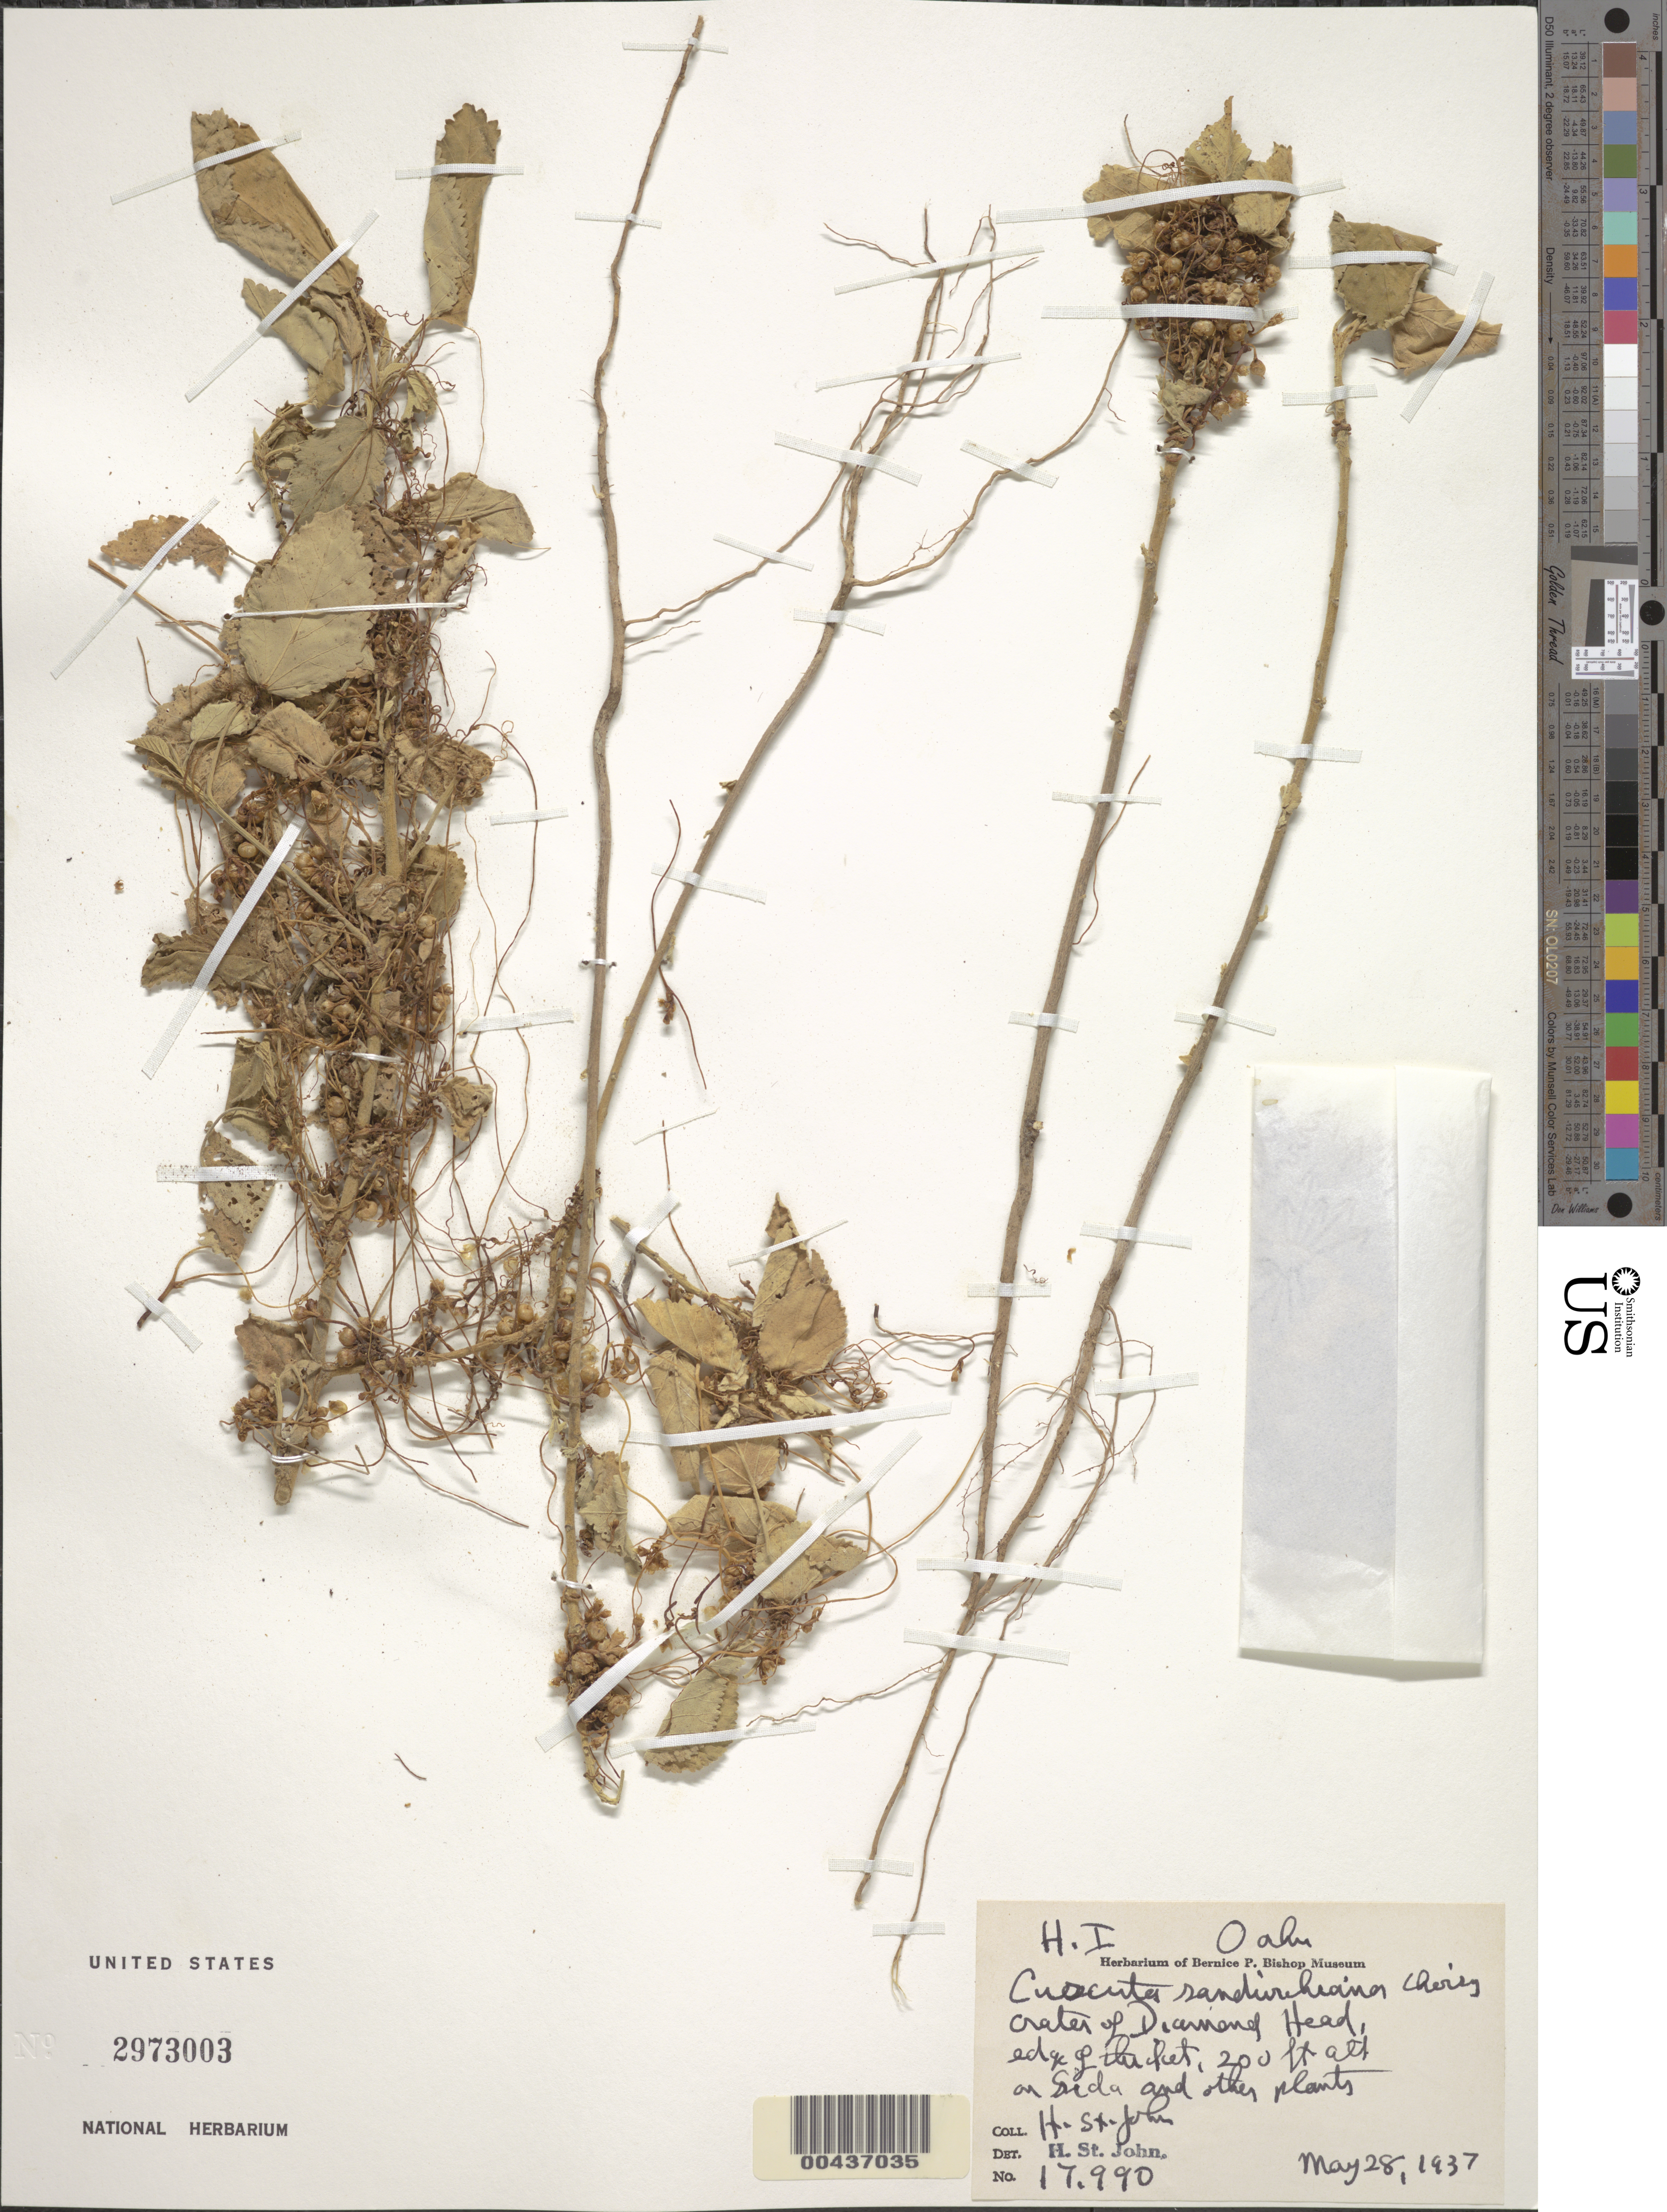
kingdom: Plantae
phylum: Tracheophyta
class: Magnoliopsida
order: Solanales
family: Convolvulaceae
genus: Cuscuta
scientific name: Cuscuta sandwichiana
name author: Choisy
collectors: H. St. John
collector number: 17990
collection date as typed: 28 May 1937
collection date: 1937-05-28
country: United States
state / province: Hawaii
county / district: Honolulu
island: Oahu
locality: crater of Diamond Head, edge of thicket.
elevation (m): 61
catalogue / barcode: US 2973003